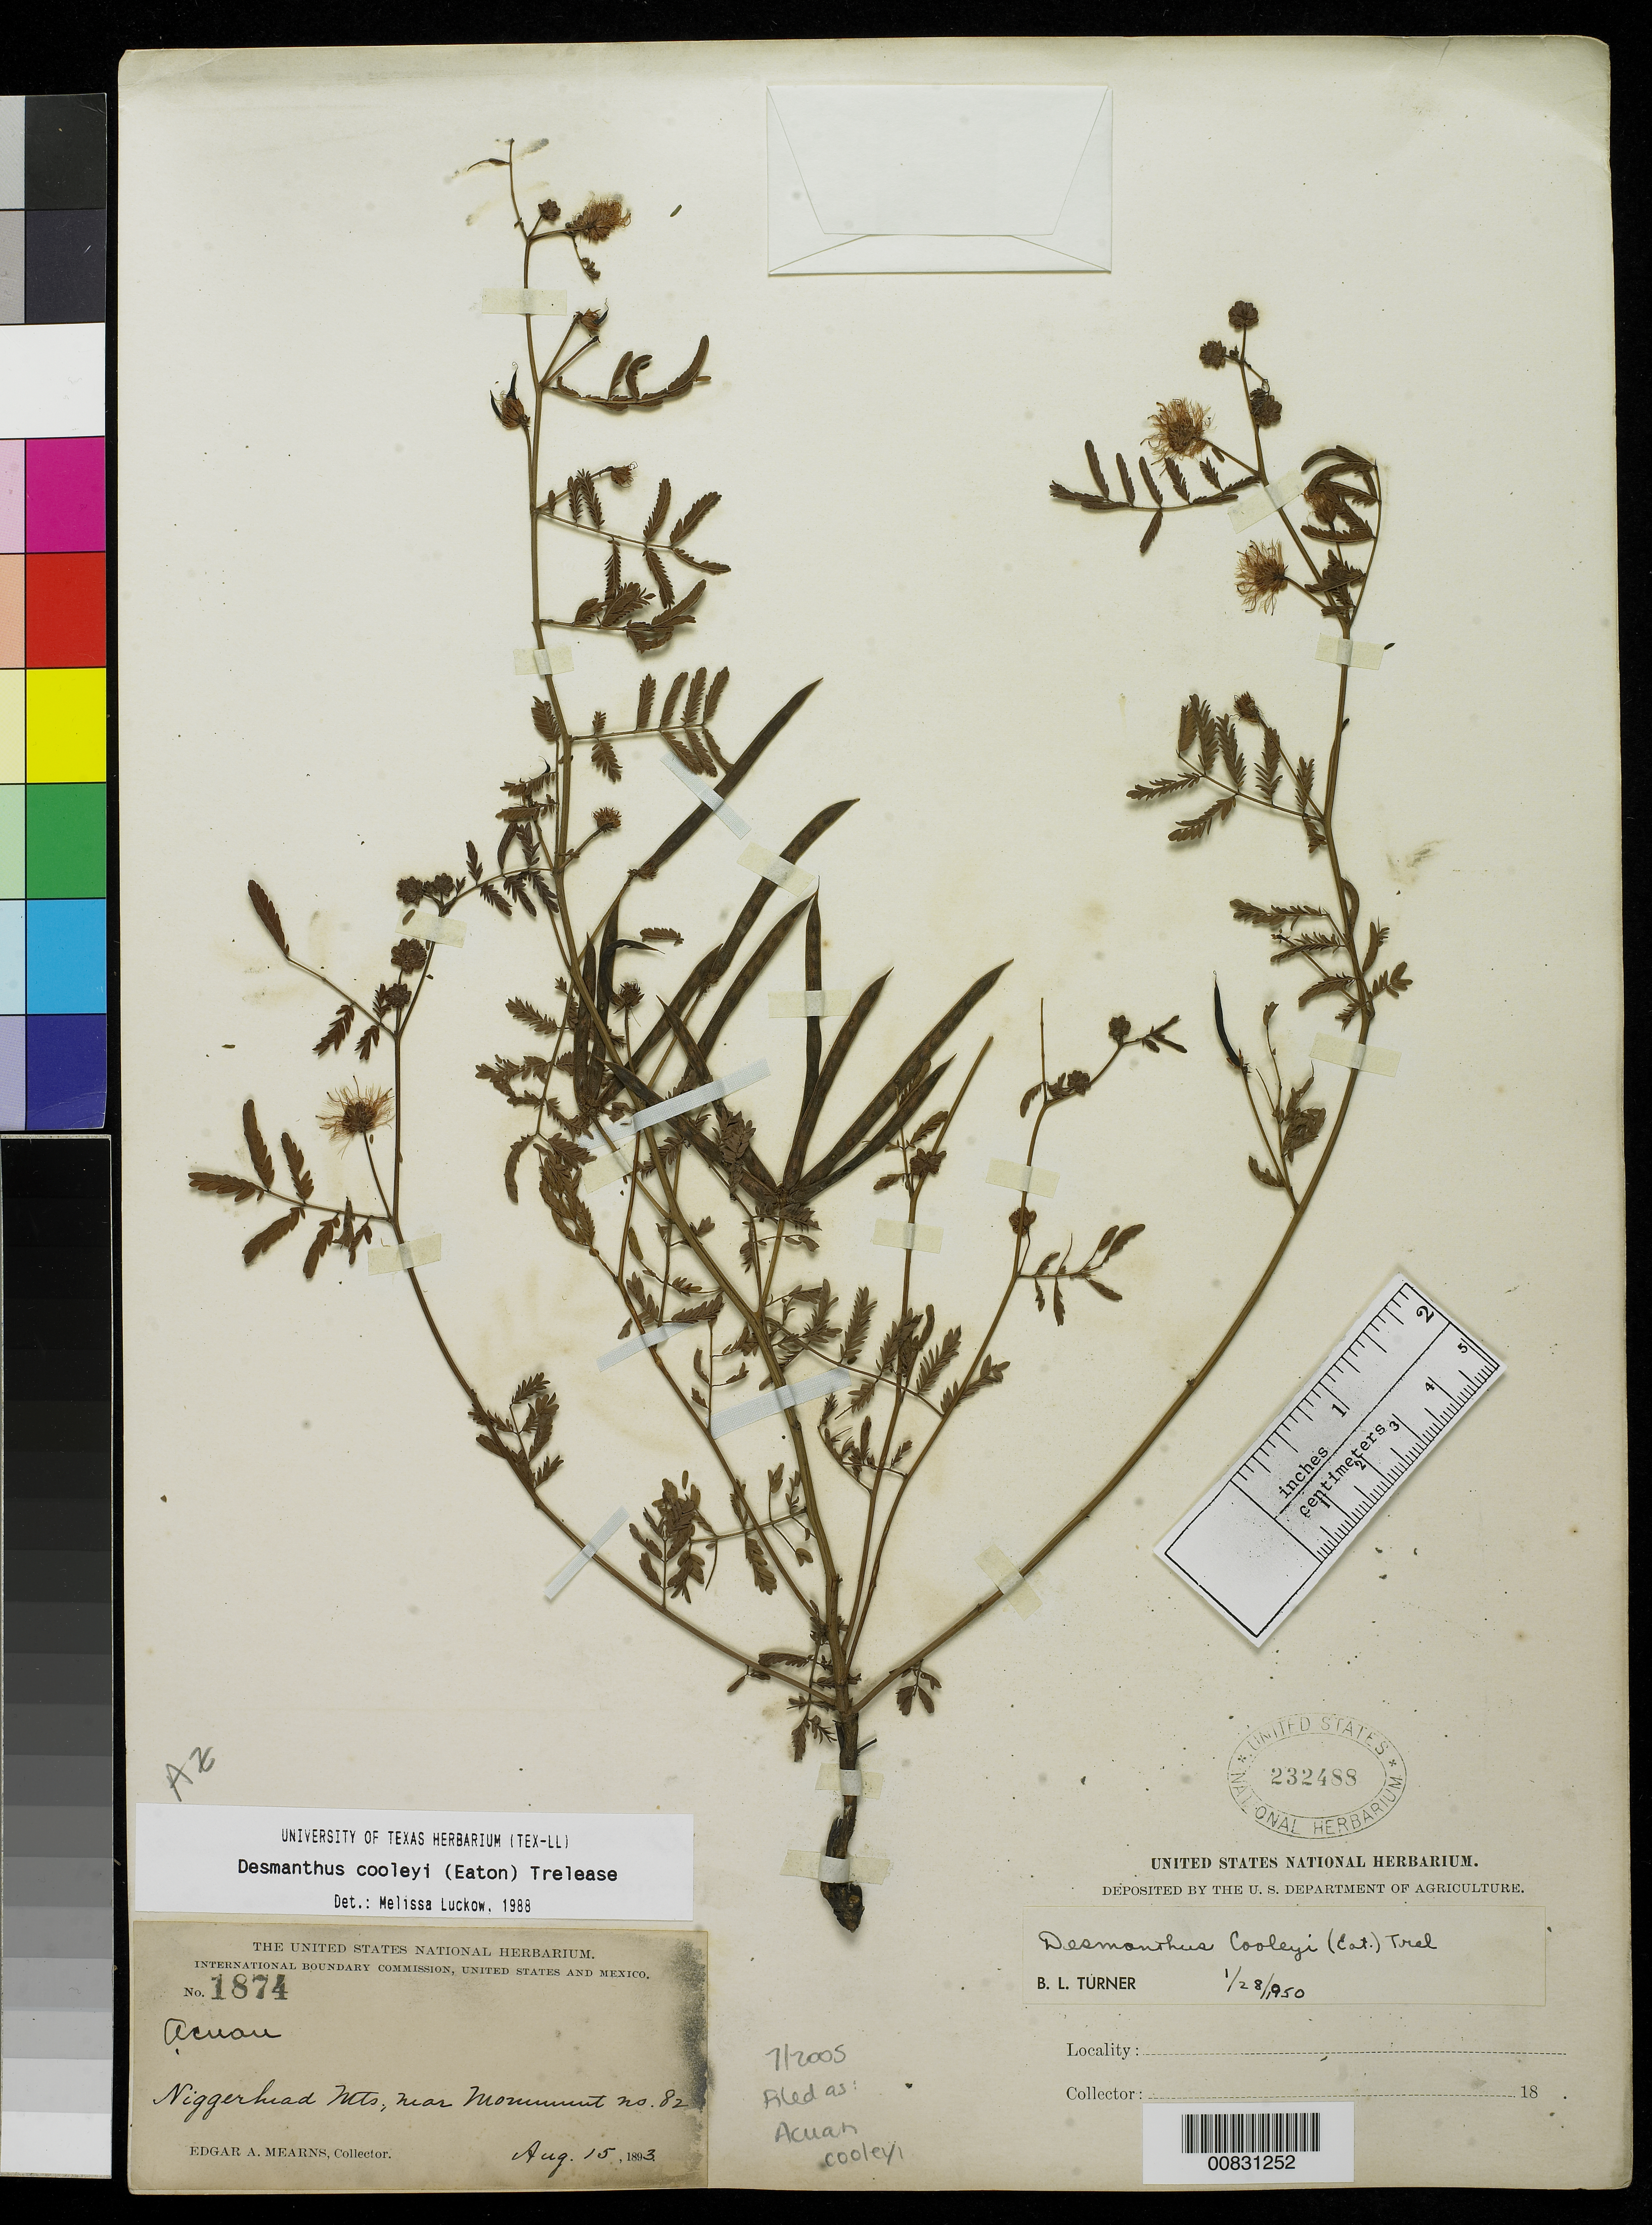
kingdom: Plantae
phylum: Tracheophyta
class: Magnoliopsida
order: Fabales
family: Fabaceae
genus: Desmanthus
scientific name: Desmanthus cooleyi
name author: (Eaton) Trel.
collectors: E. A. Mearns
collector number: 1874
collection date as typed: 15 Aug 1893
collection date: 1893-08-15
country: United States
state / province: Arizona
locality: Niggerhead Mts., near monument no. 82.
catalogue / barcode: US 232488